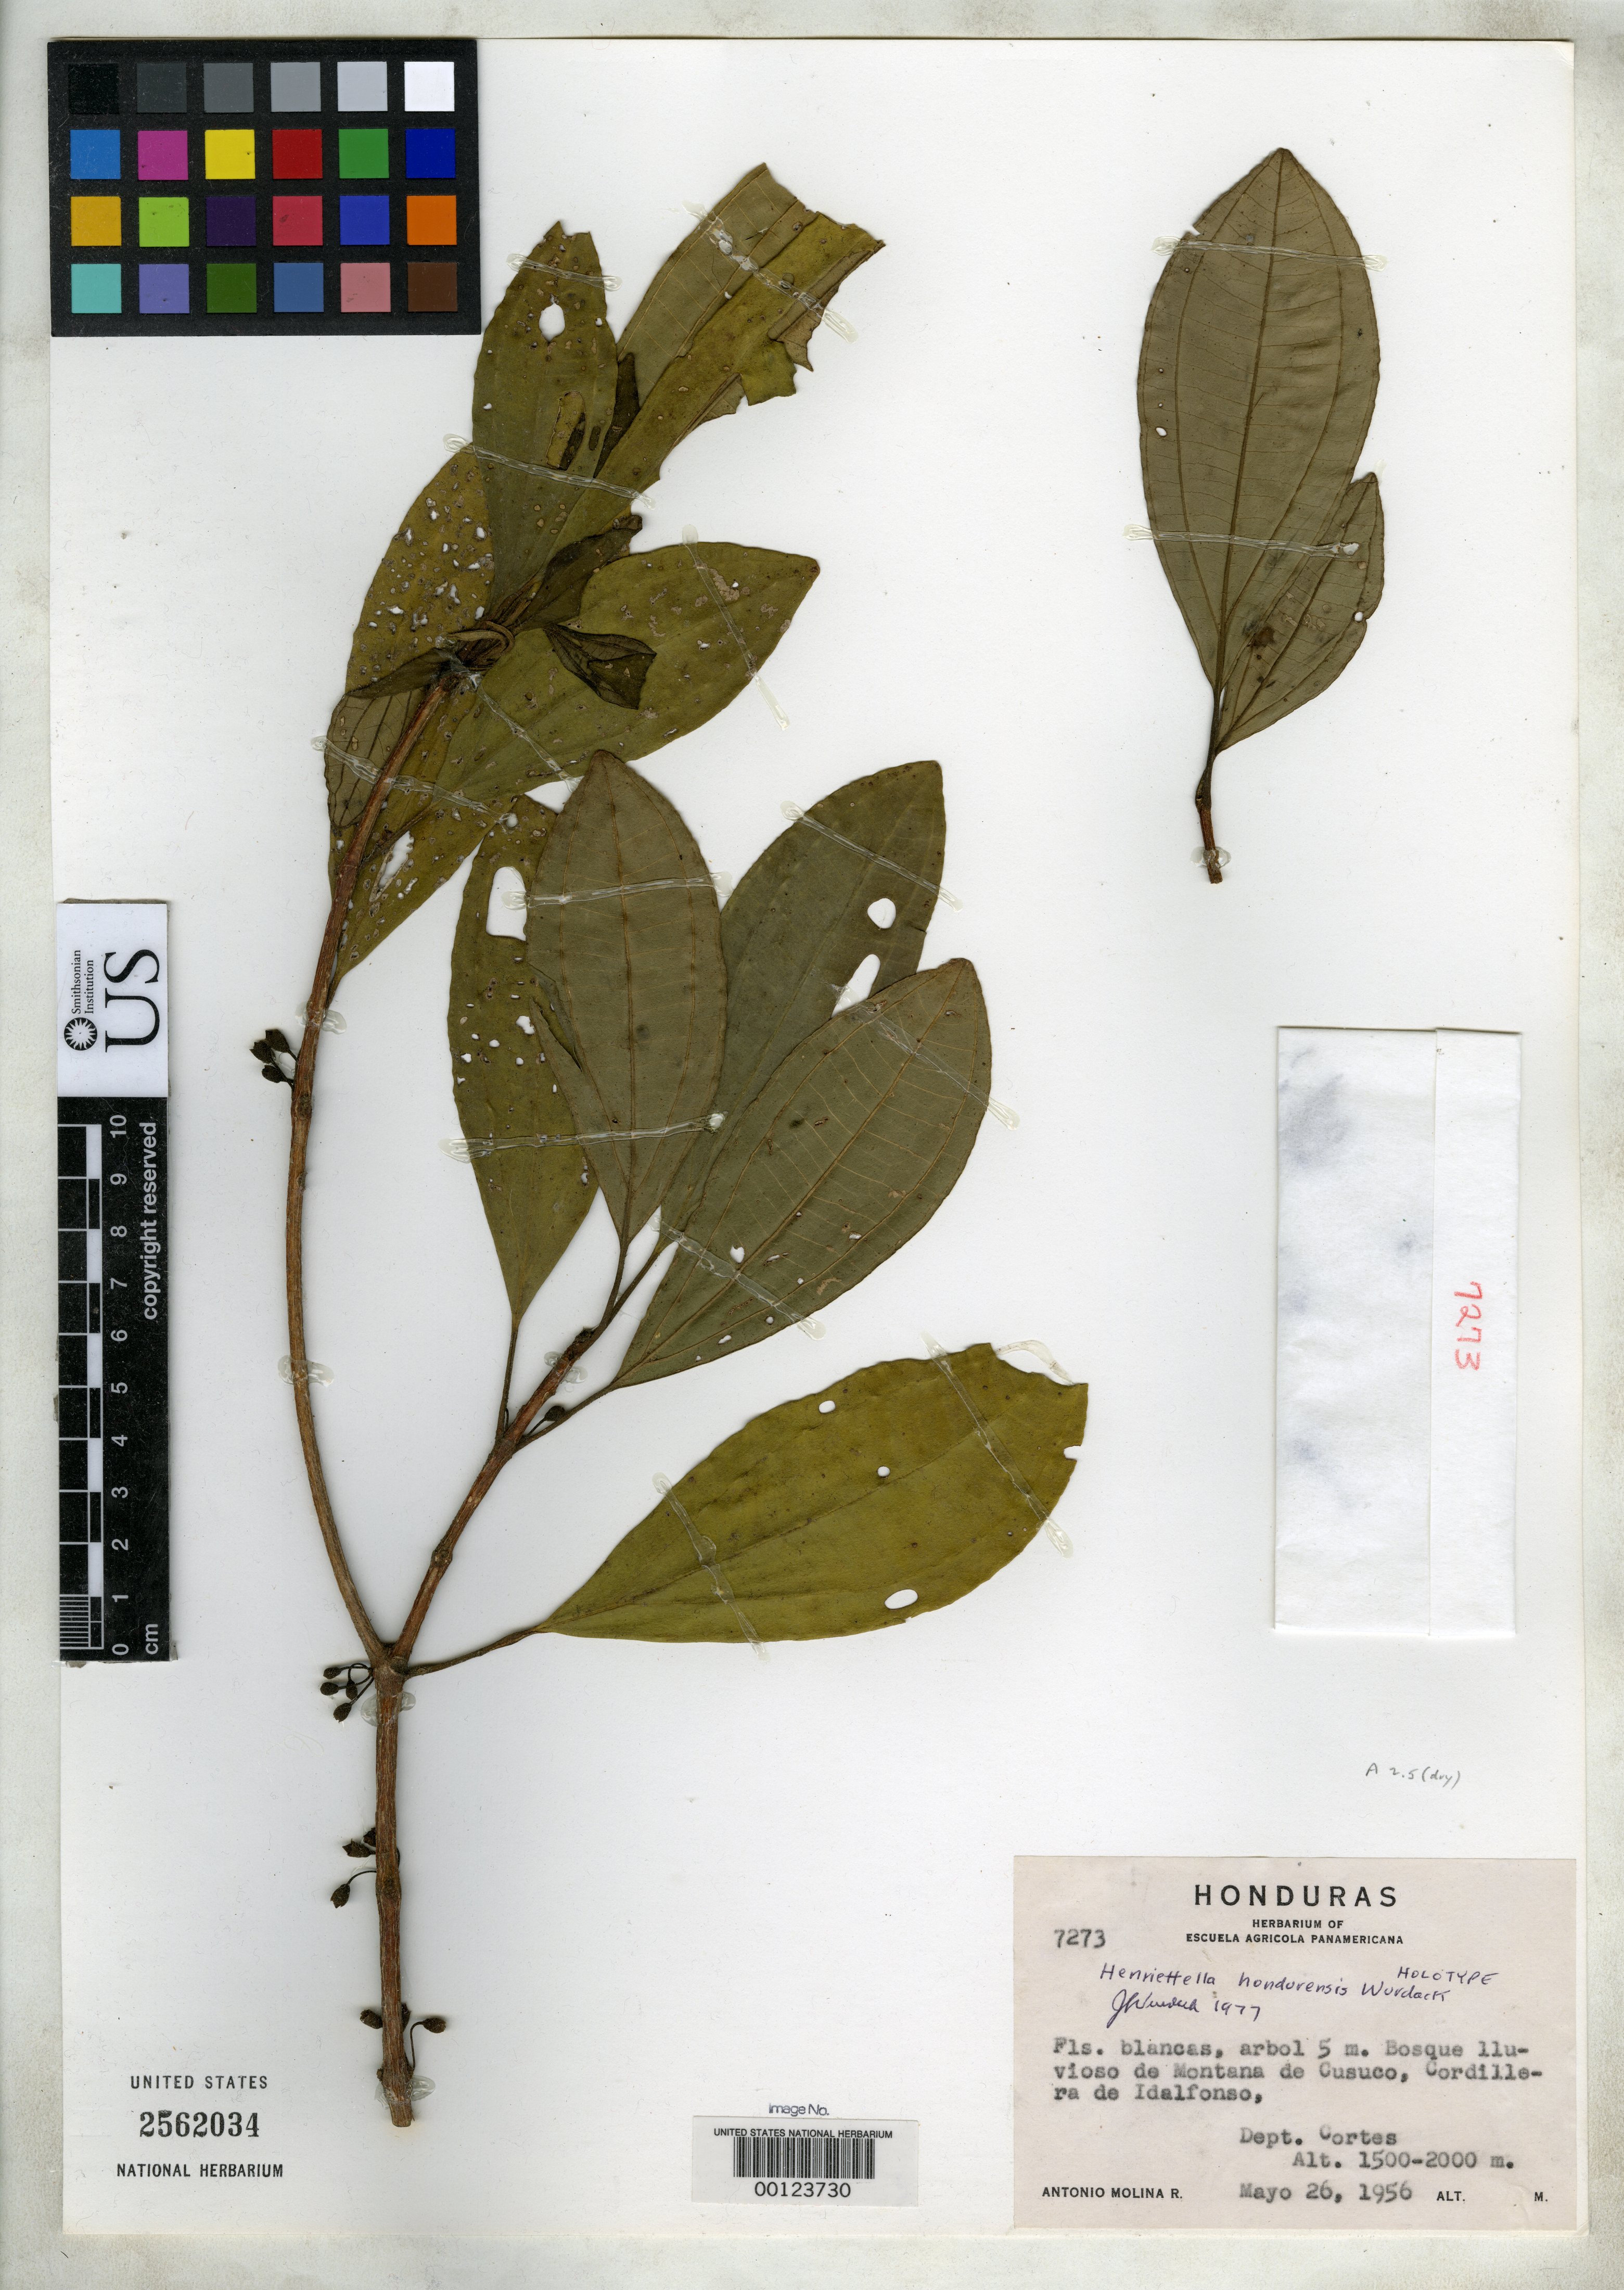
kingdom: Plantae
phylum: Tracheophyta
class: Magnoliopsida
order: Myrtales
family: Melastomataceae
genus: Henriettella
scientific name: Henriettella hondurensis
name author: Wurdack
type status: Holotype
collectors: A. Molina R.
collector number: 7273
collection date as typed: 26 May 1956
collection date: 1956-05-26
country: Honduras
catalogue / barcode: US 2562034